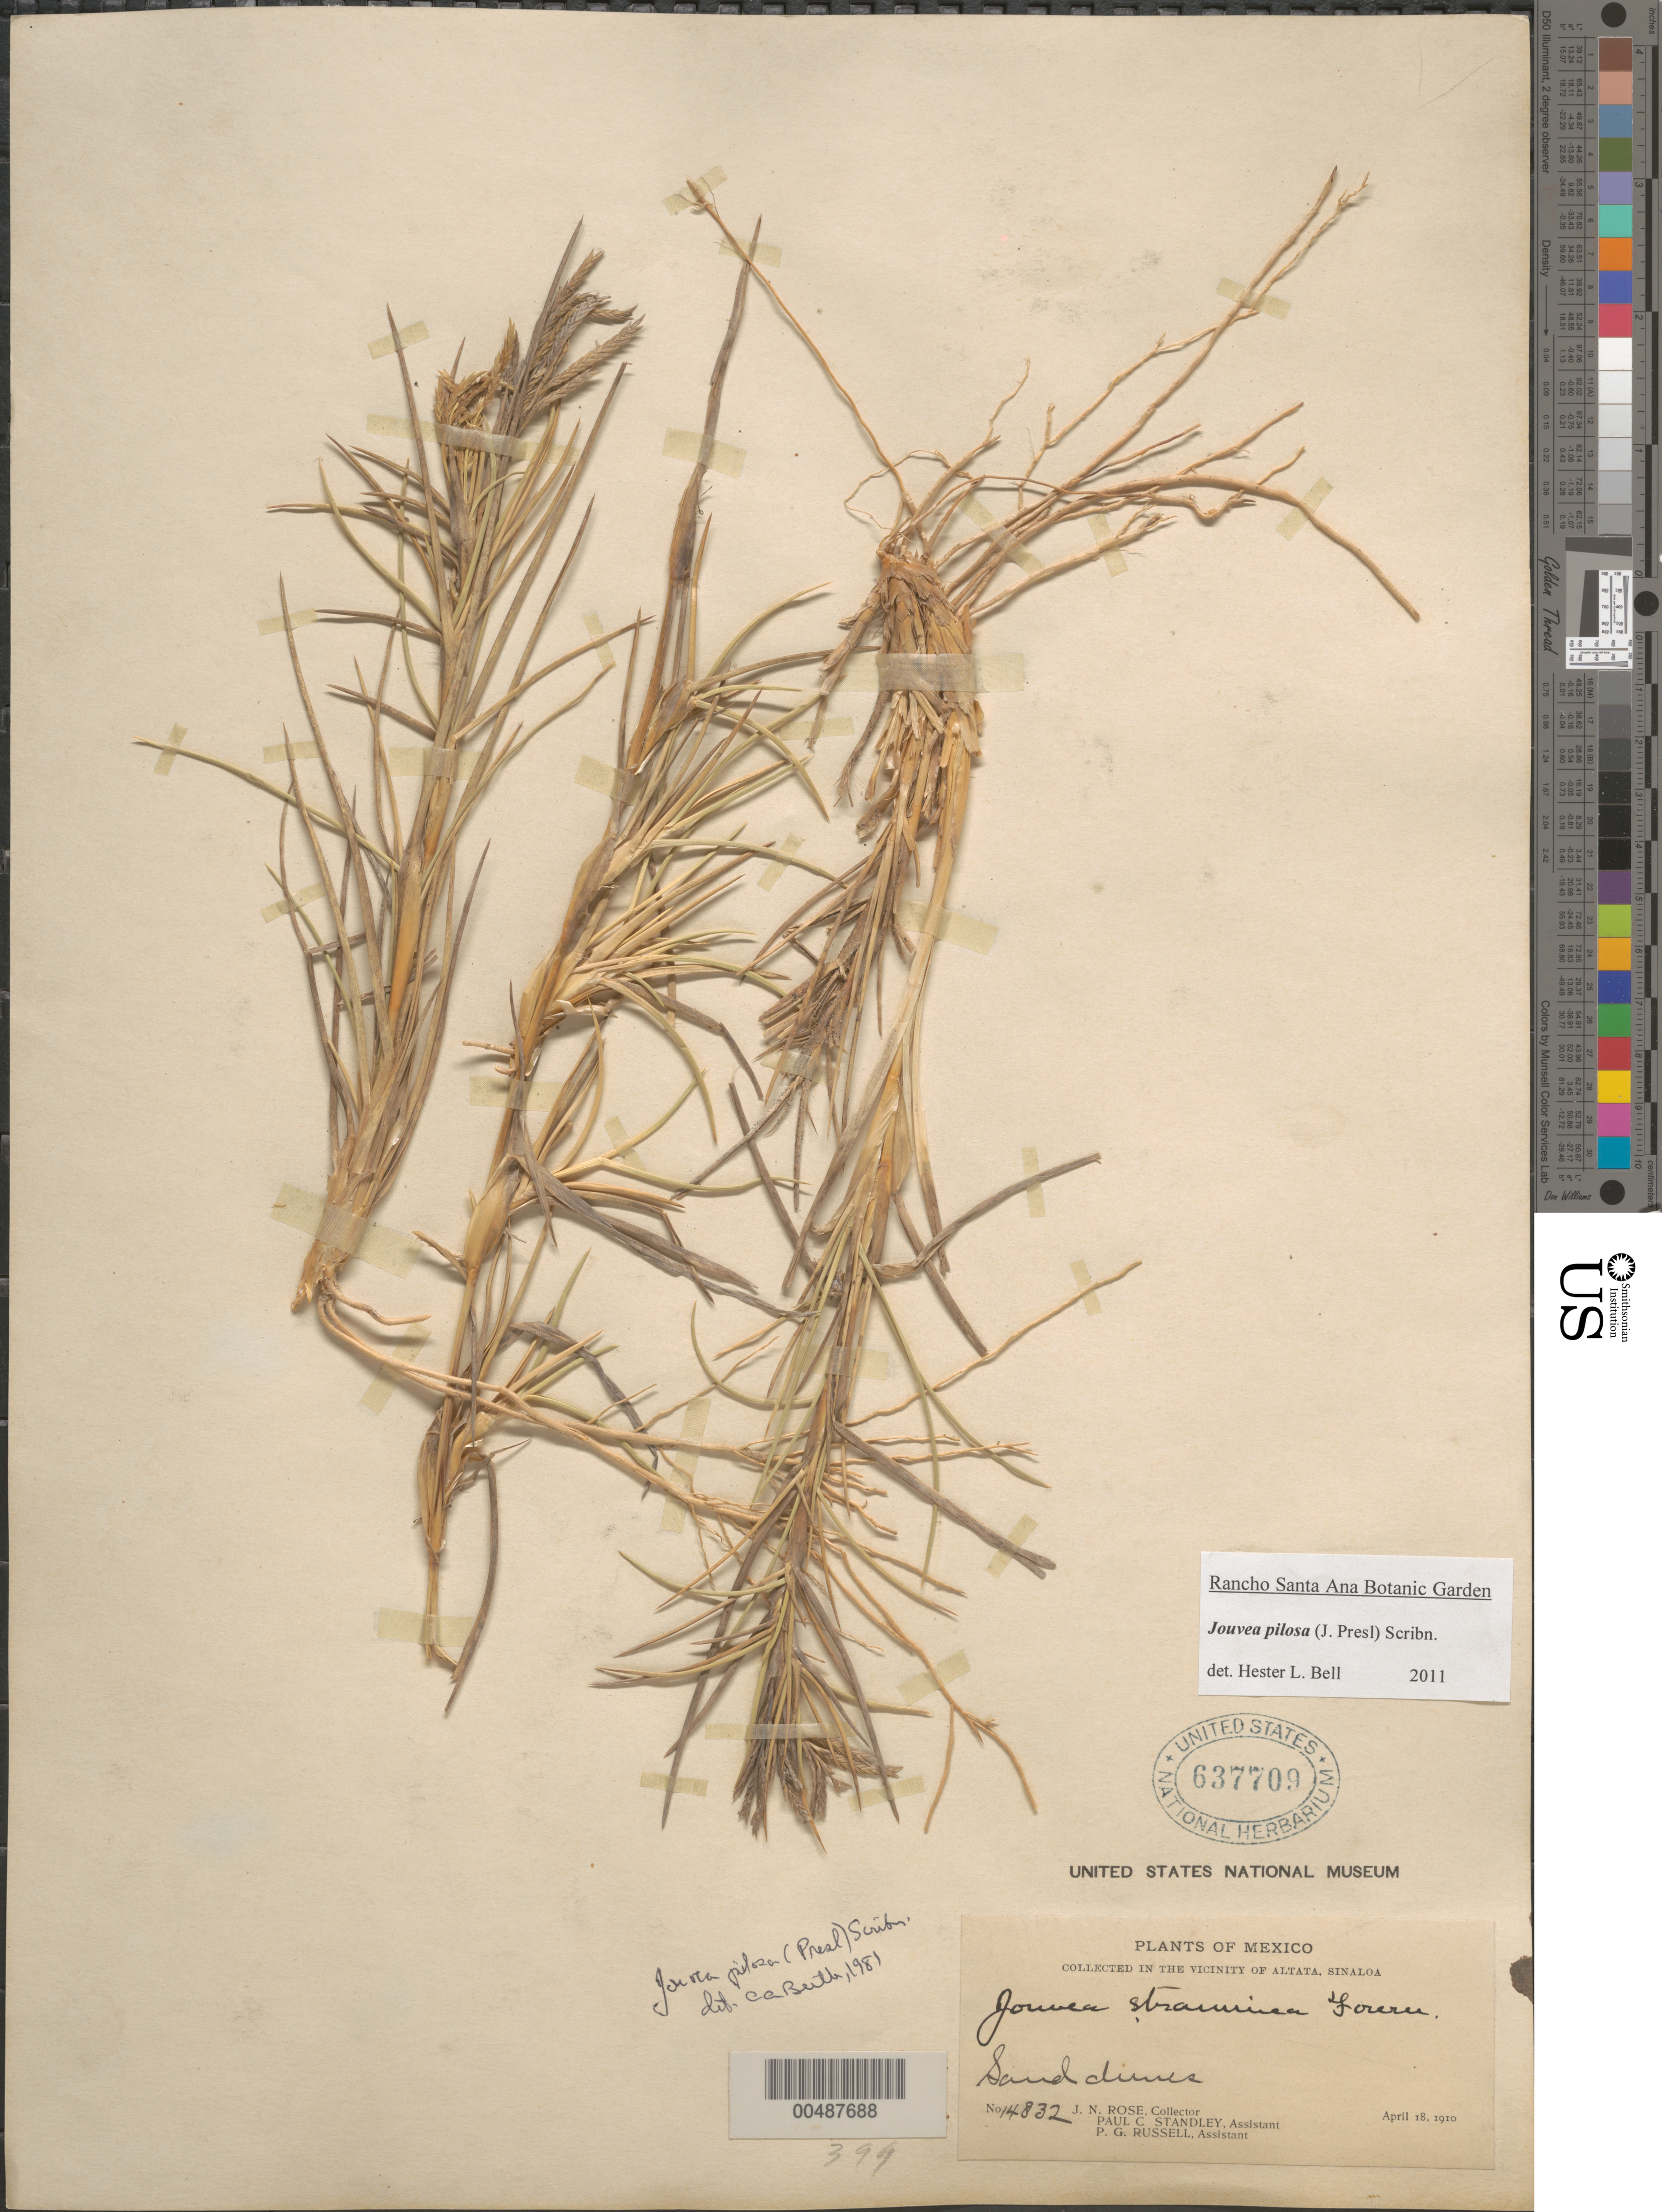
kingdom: Plantae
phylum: Tracheophyta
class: Liliopsida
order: Poales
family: Poaceae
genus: Jouvea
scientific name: Jouvea pilosa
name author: (J. Presl) Scribn.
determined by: Bell, H. L.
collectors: J. N. Rose, P. C. Standley & P. G. Russell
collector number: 14832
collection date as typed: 18 Apr 1910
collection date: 1910-04-18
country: Mexico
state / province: Sinaloa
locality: In the vicinity of Altata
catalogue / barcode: US 637709